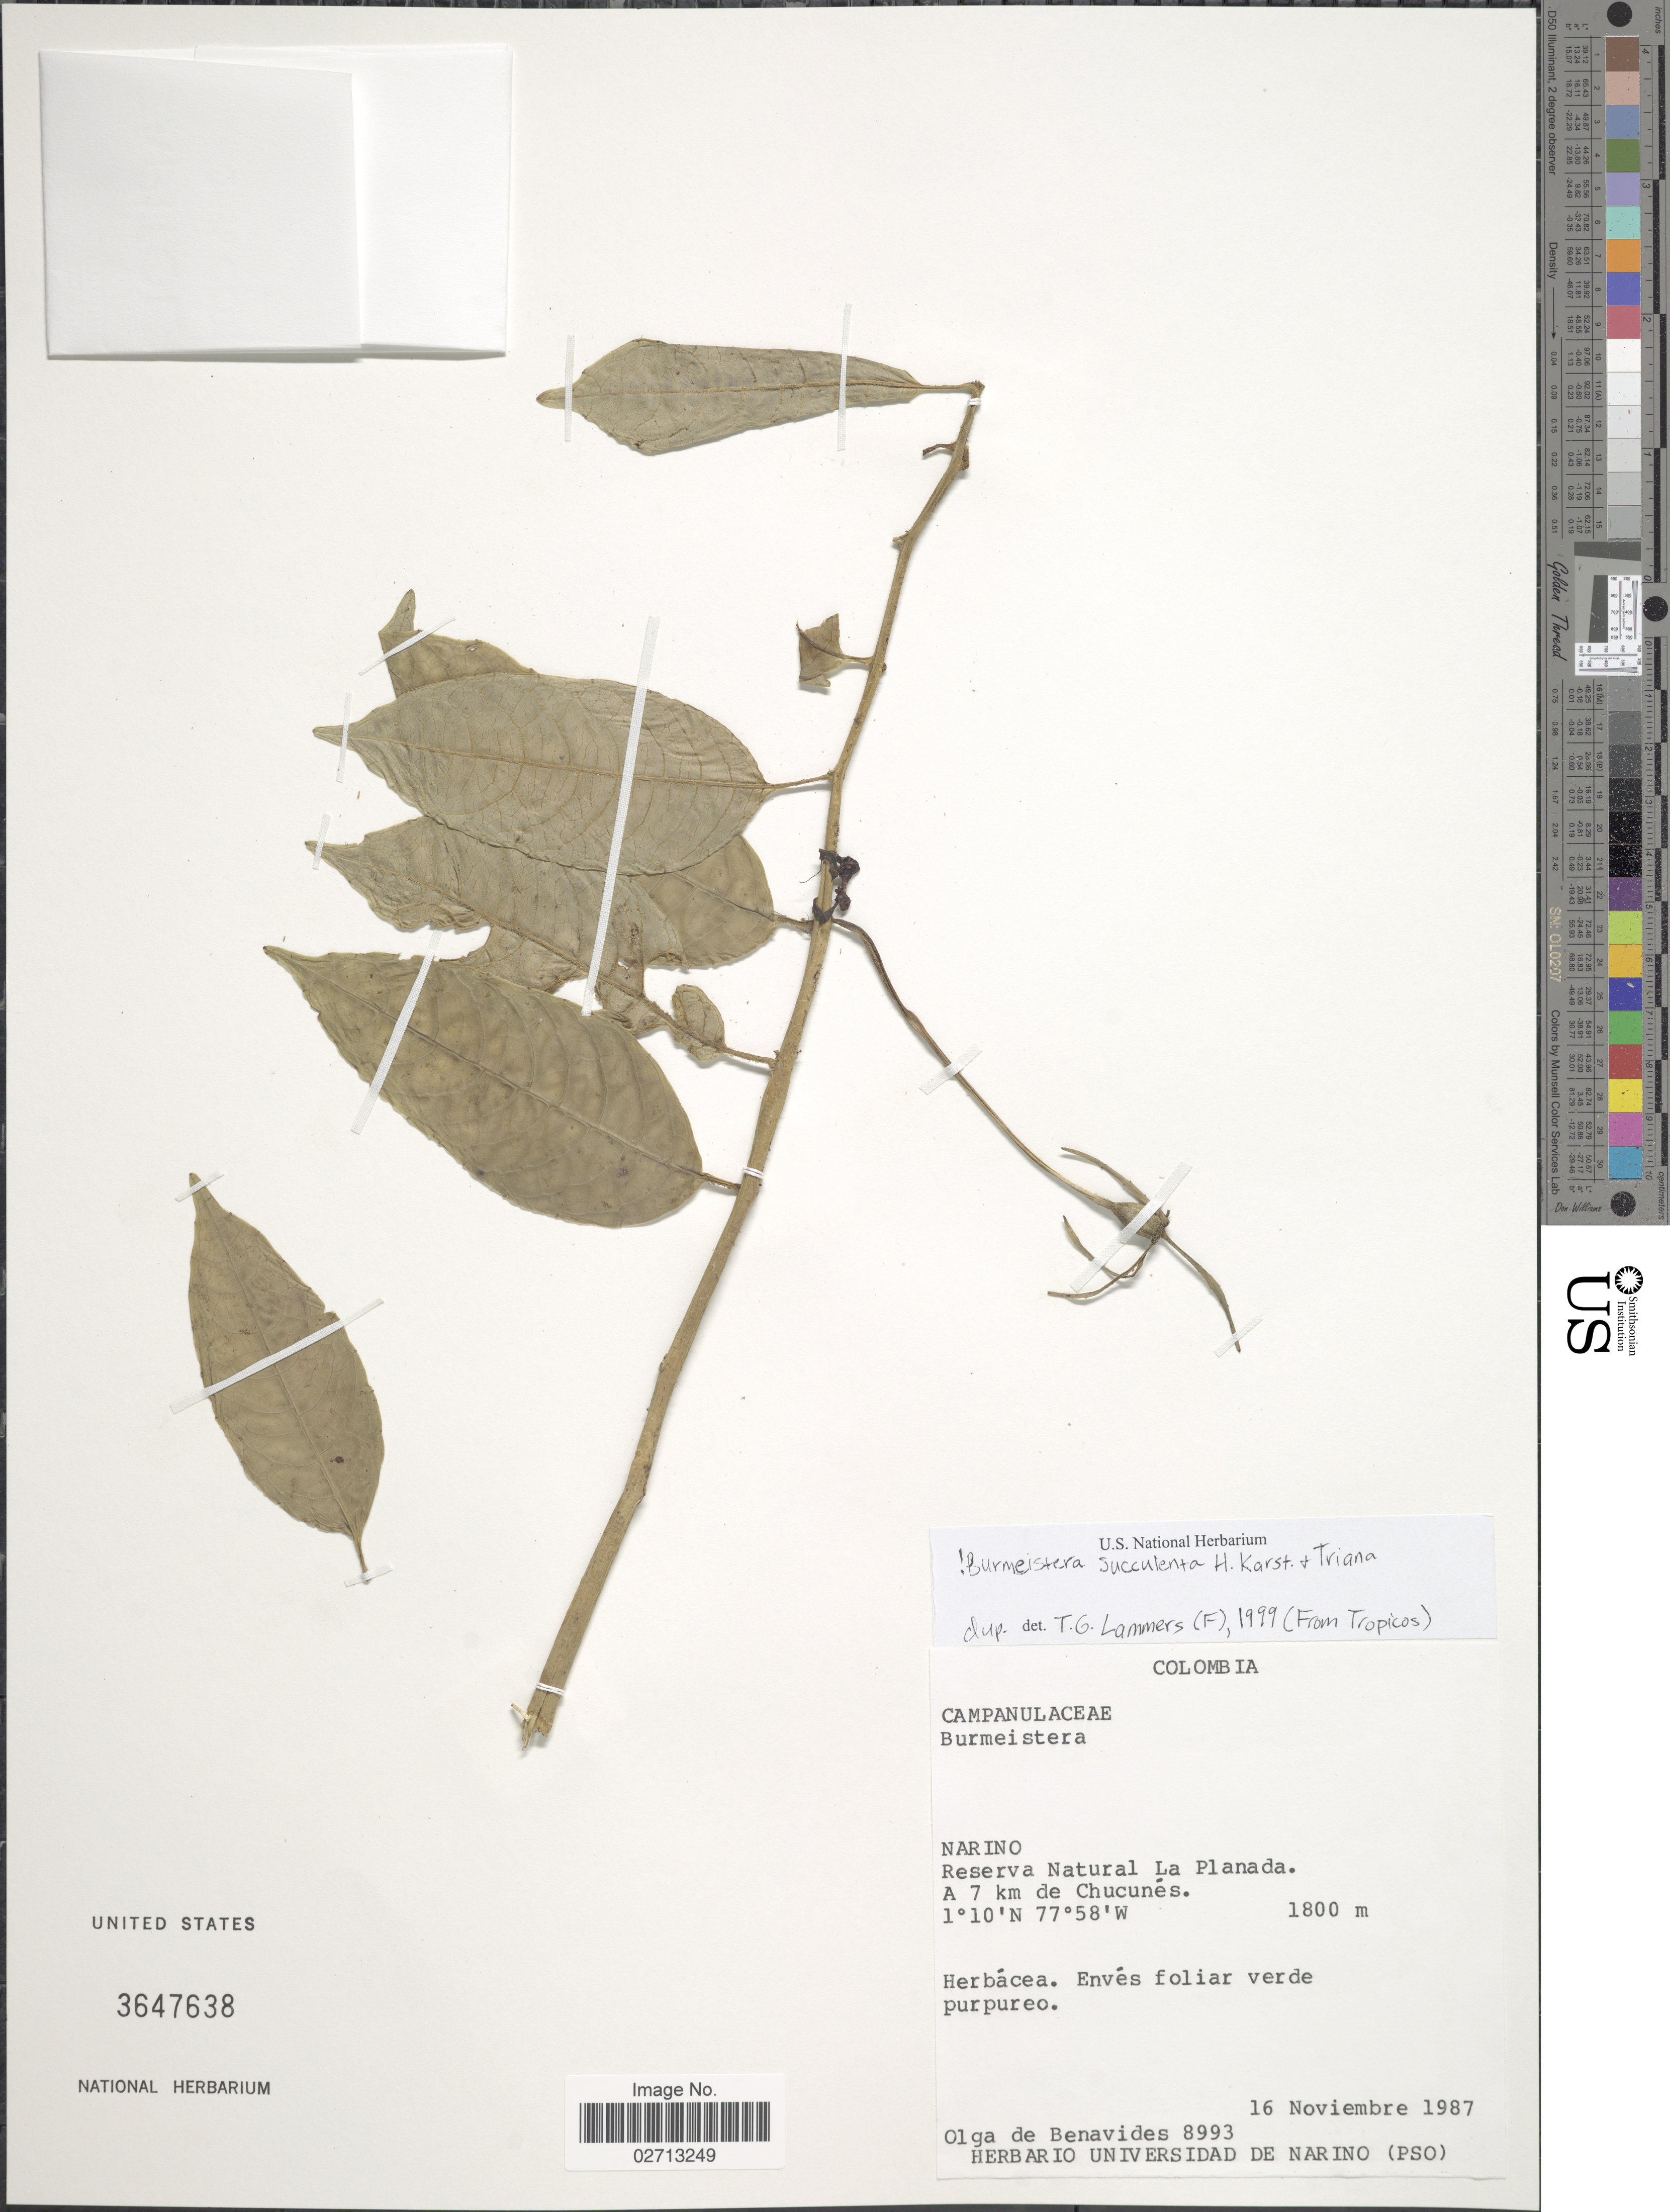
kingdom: Plantae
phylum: Tracheophyta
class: Magnoliopsida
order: Asterales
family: Campanulaceae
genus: Burmeistera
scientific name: Burmeistera succulenta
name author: H. Karst. & Triana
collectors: Olga S. de Benavides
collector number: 8993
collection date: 1987-11-16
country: Colombia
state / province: Nariño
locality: Reserva Natural La Planada.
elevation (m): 1800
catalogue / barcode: US 3647638